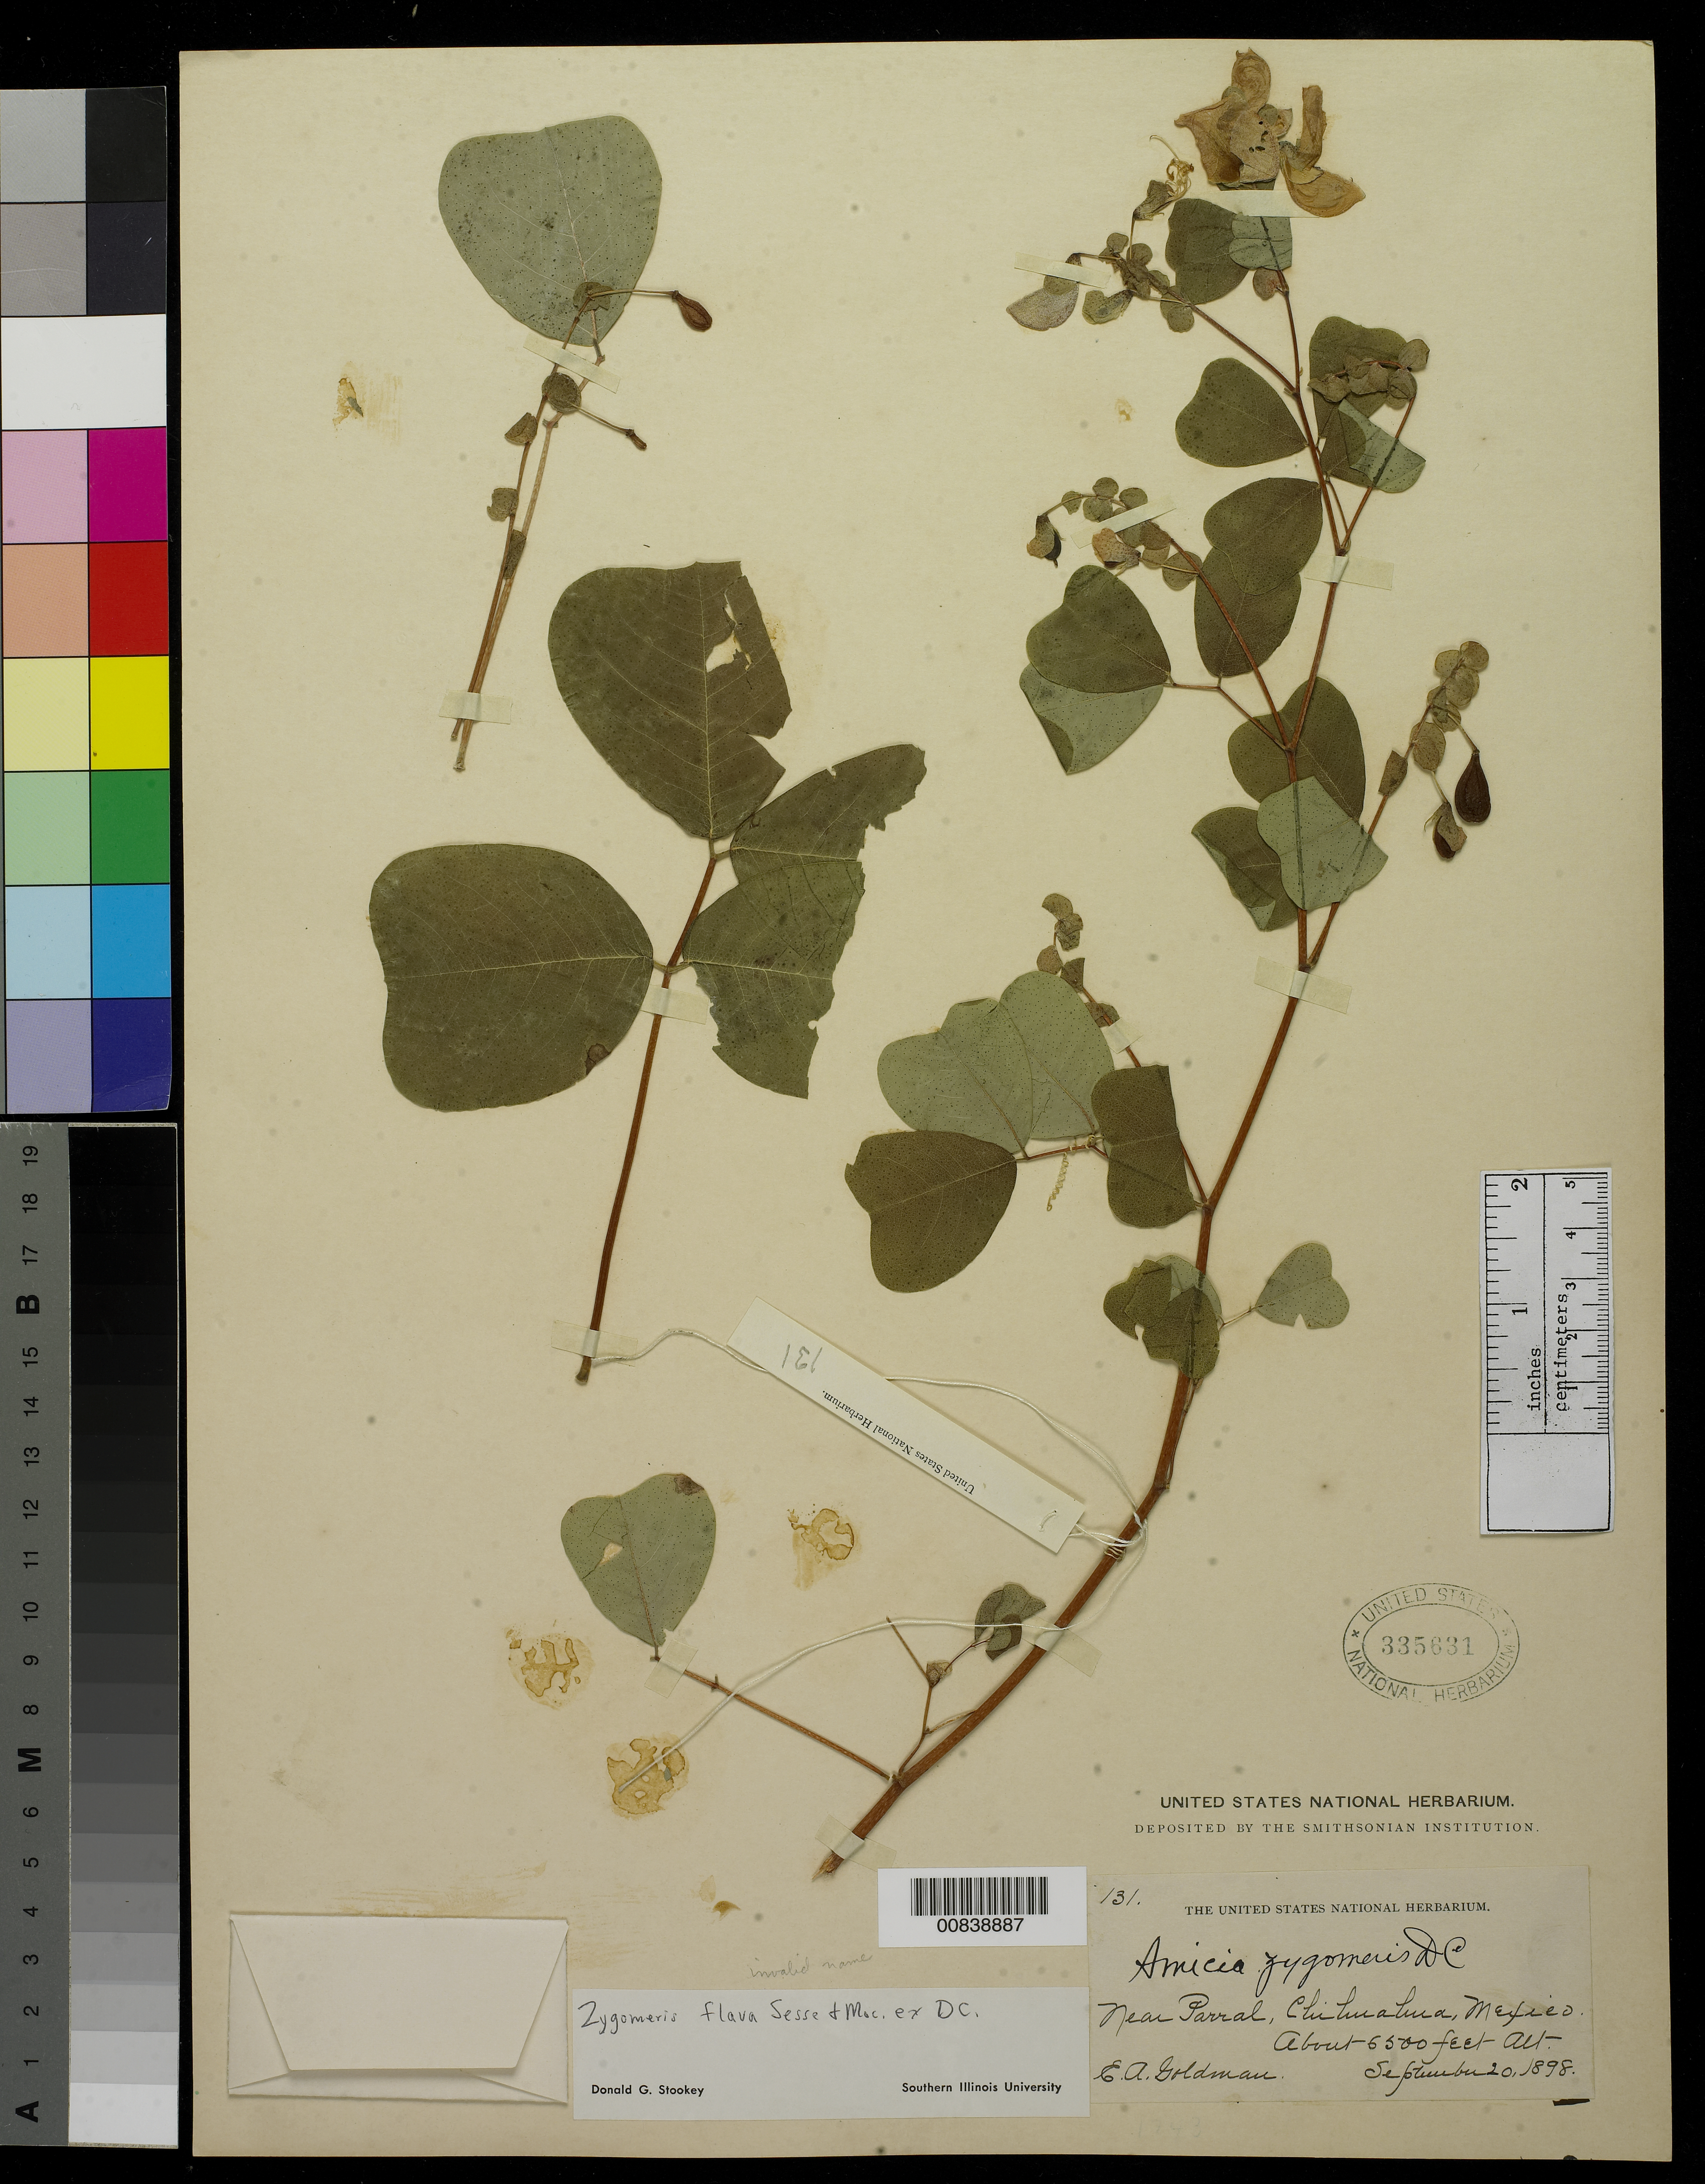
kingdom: Plantae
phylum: Tracheophyta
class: Magnoliopsida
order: Fabales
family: Fabaceae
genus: Amicia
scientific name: Amicia zygomeris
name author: DC.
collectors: E. A. Goldman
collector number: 131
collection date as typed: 20 Sep 1898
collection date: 1898-09-20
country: Mexico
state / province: Chihuahua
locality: Near Parral, Chihuahua.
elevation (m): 1981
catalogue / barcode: US 335631